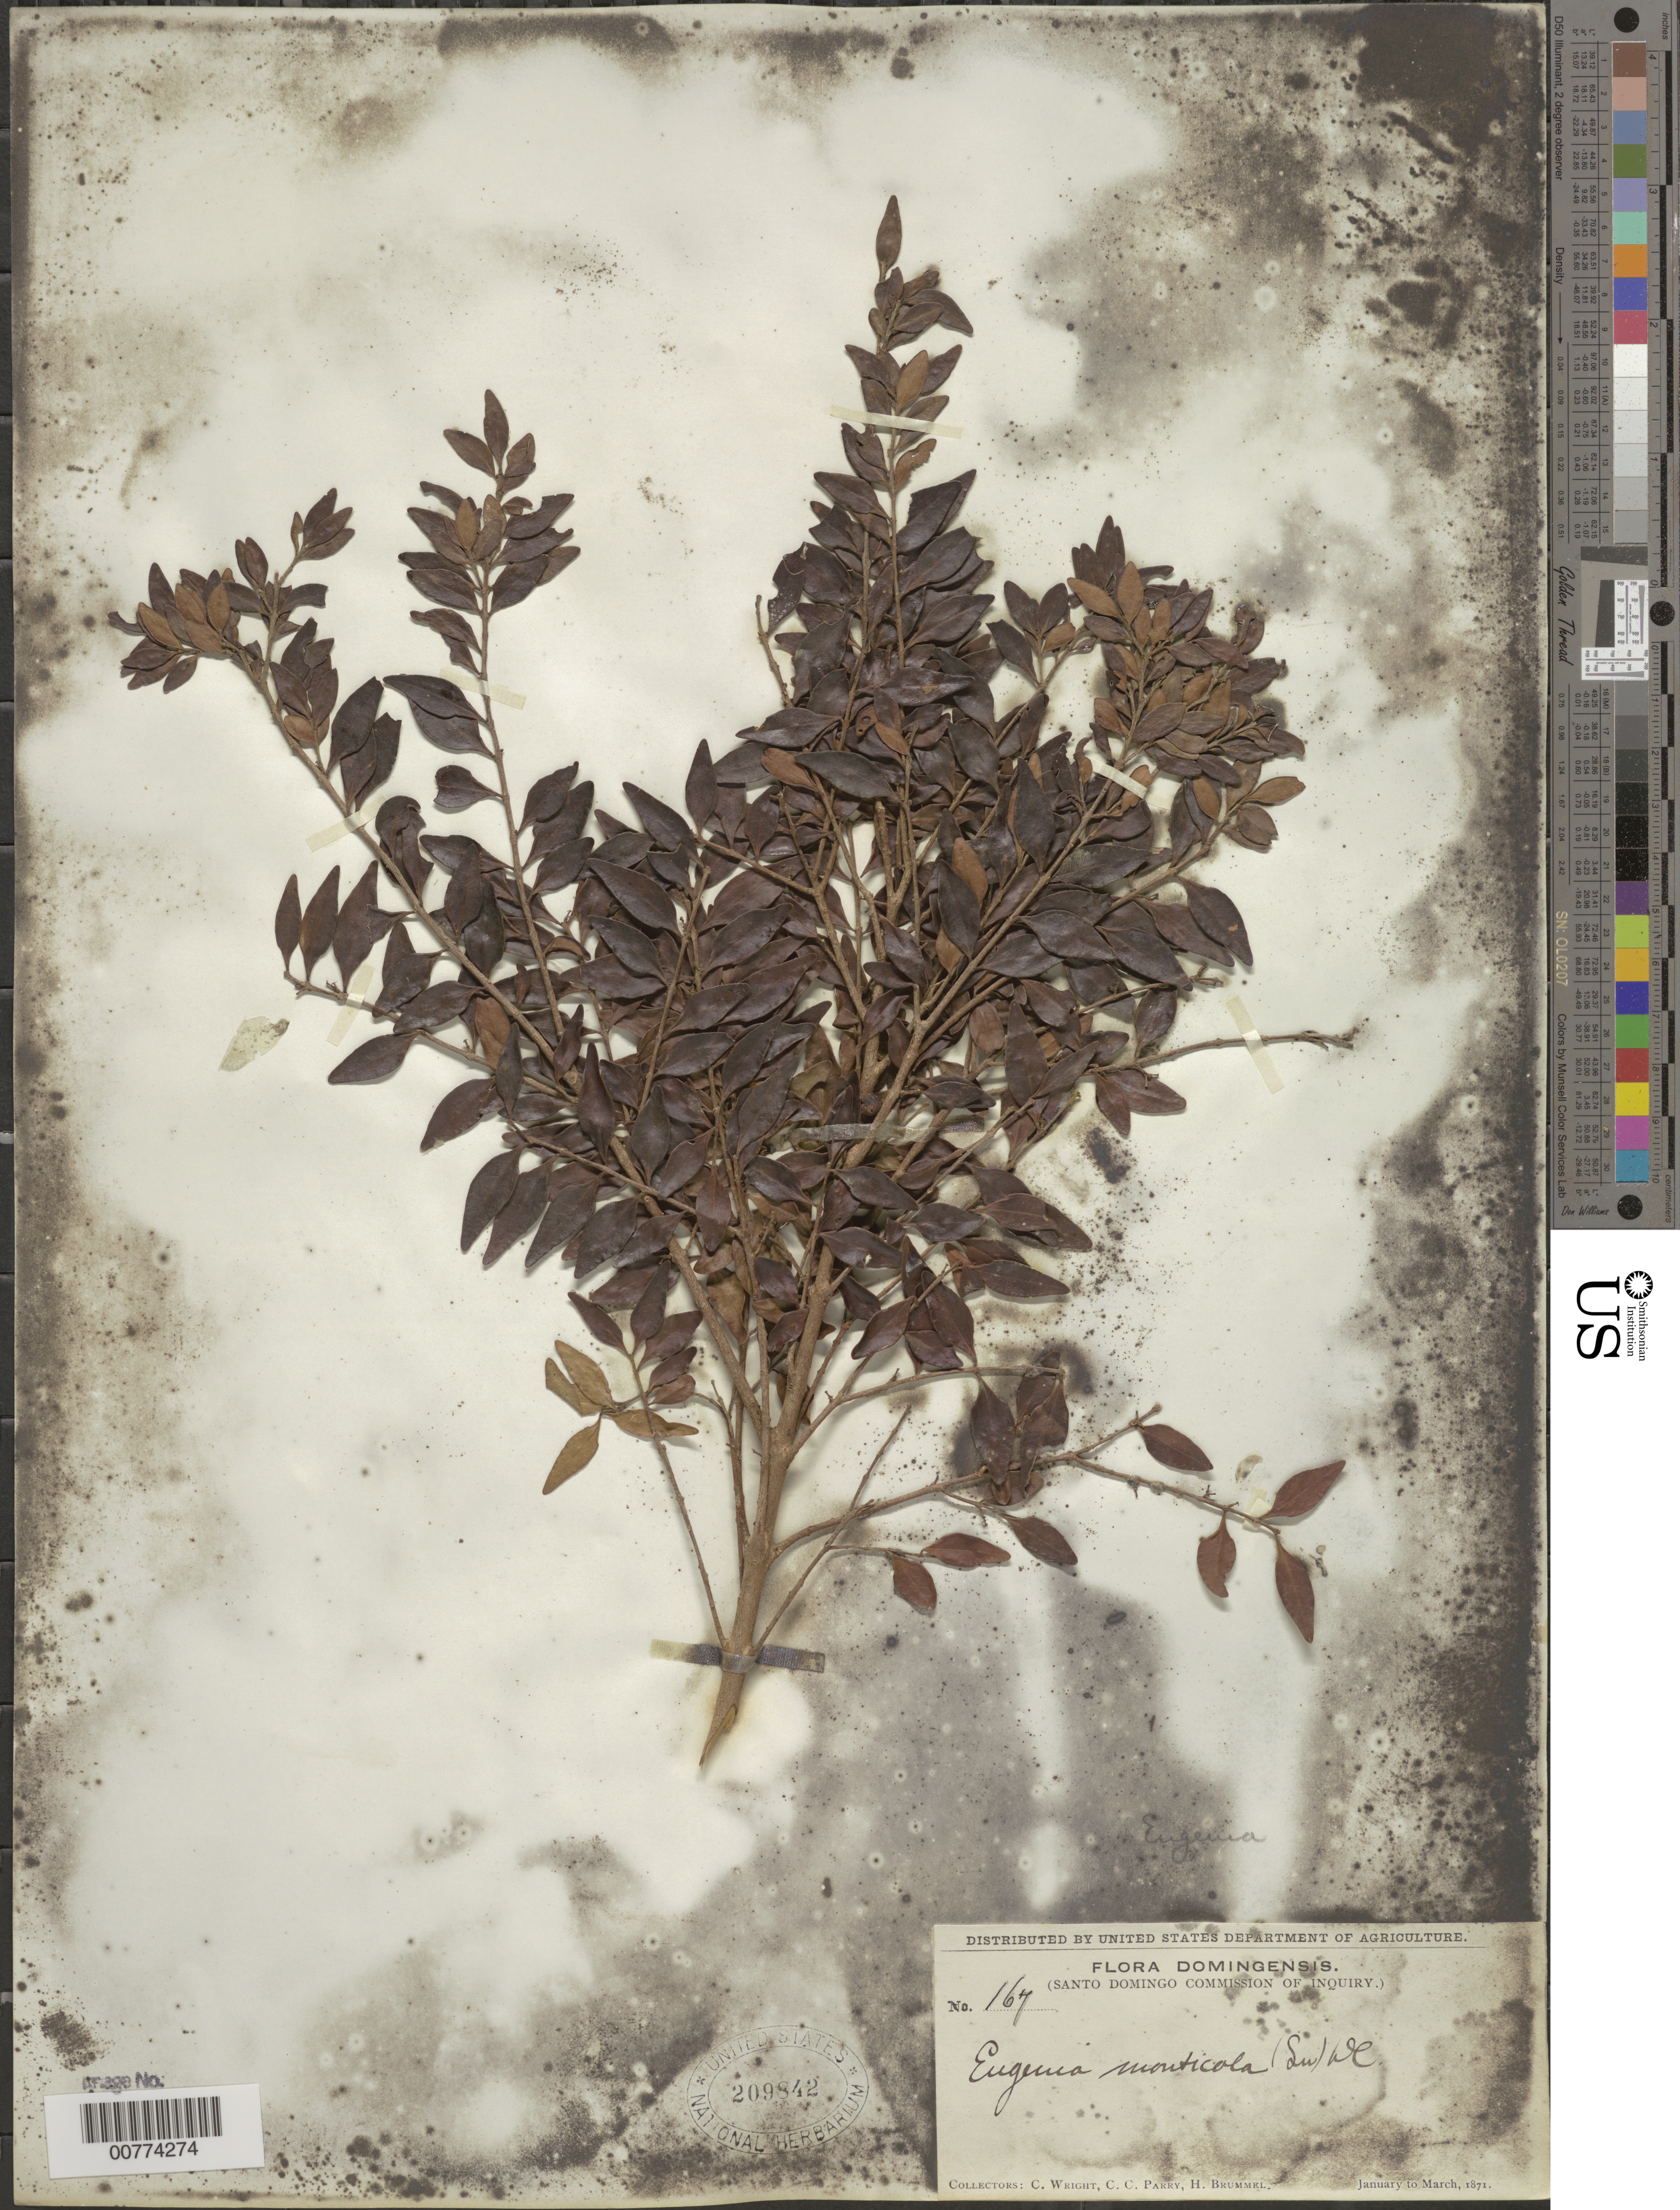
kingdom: Plantae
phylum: Tracheophyta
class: Magnoliopsida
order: Myrtales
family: Myrtaceae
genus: Eugenia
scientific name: Eugenia monticola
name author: (Sw.) DC.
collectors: C. Wright, C. C. Parry & H. Brummel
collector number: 167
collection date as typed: Jan 1871 to -- Mar 1871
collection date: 1871-01/1871-03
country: Dominican Republic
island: Hispaniola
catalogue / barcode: US 209842